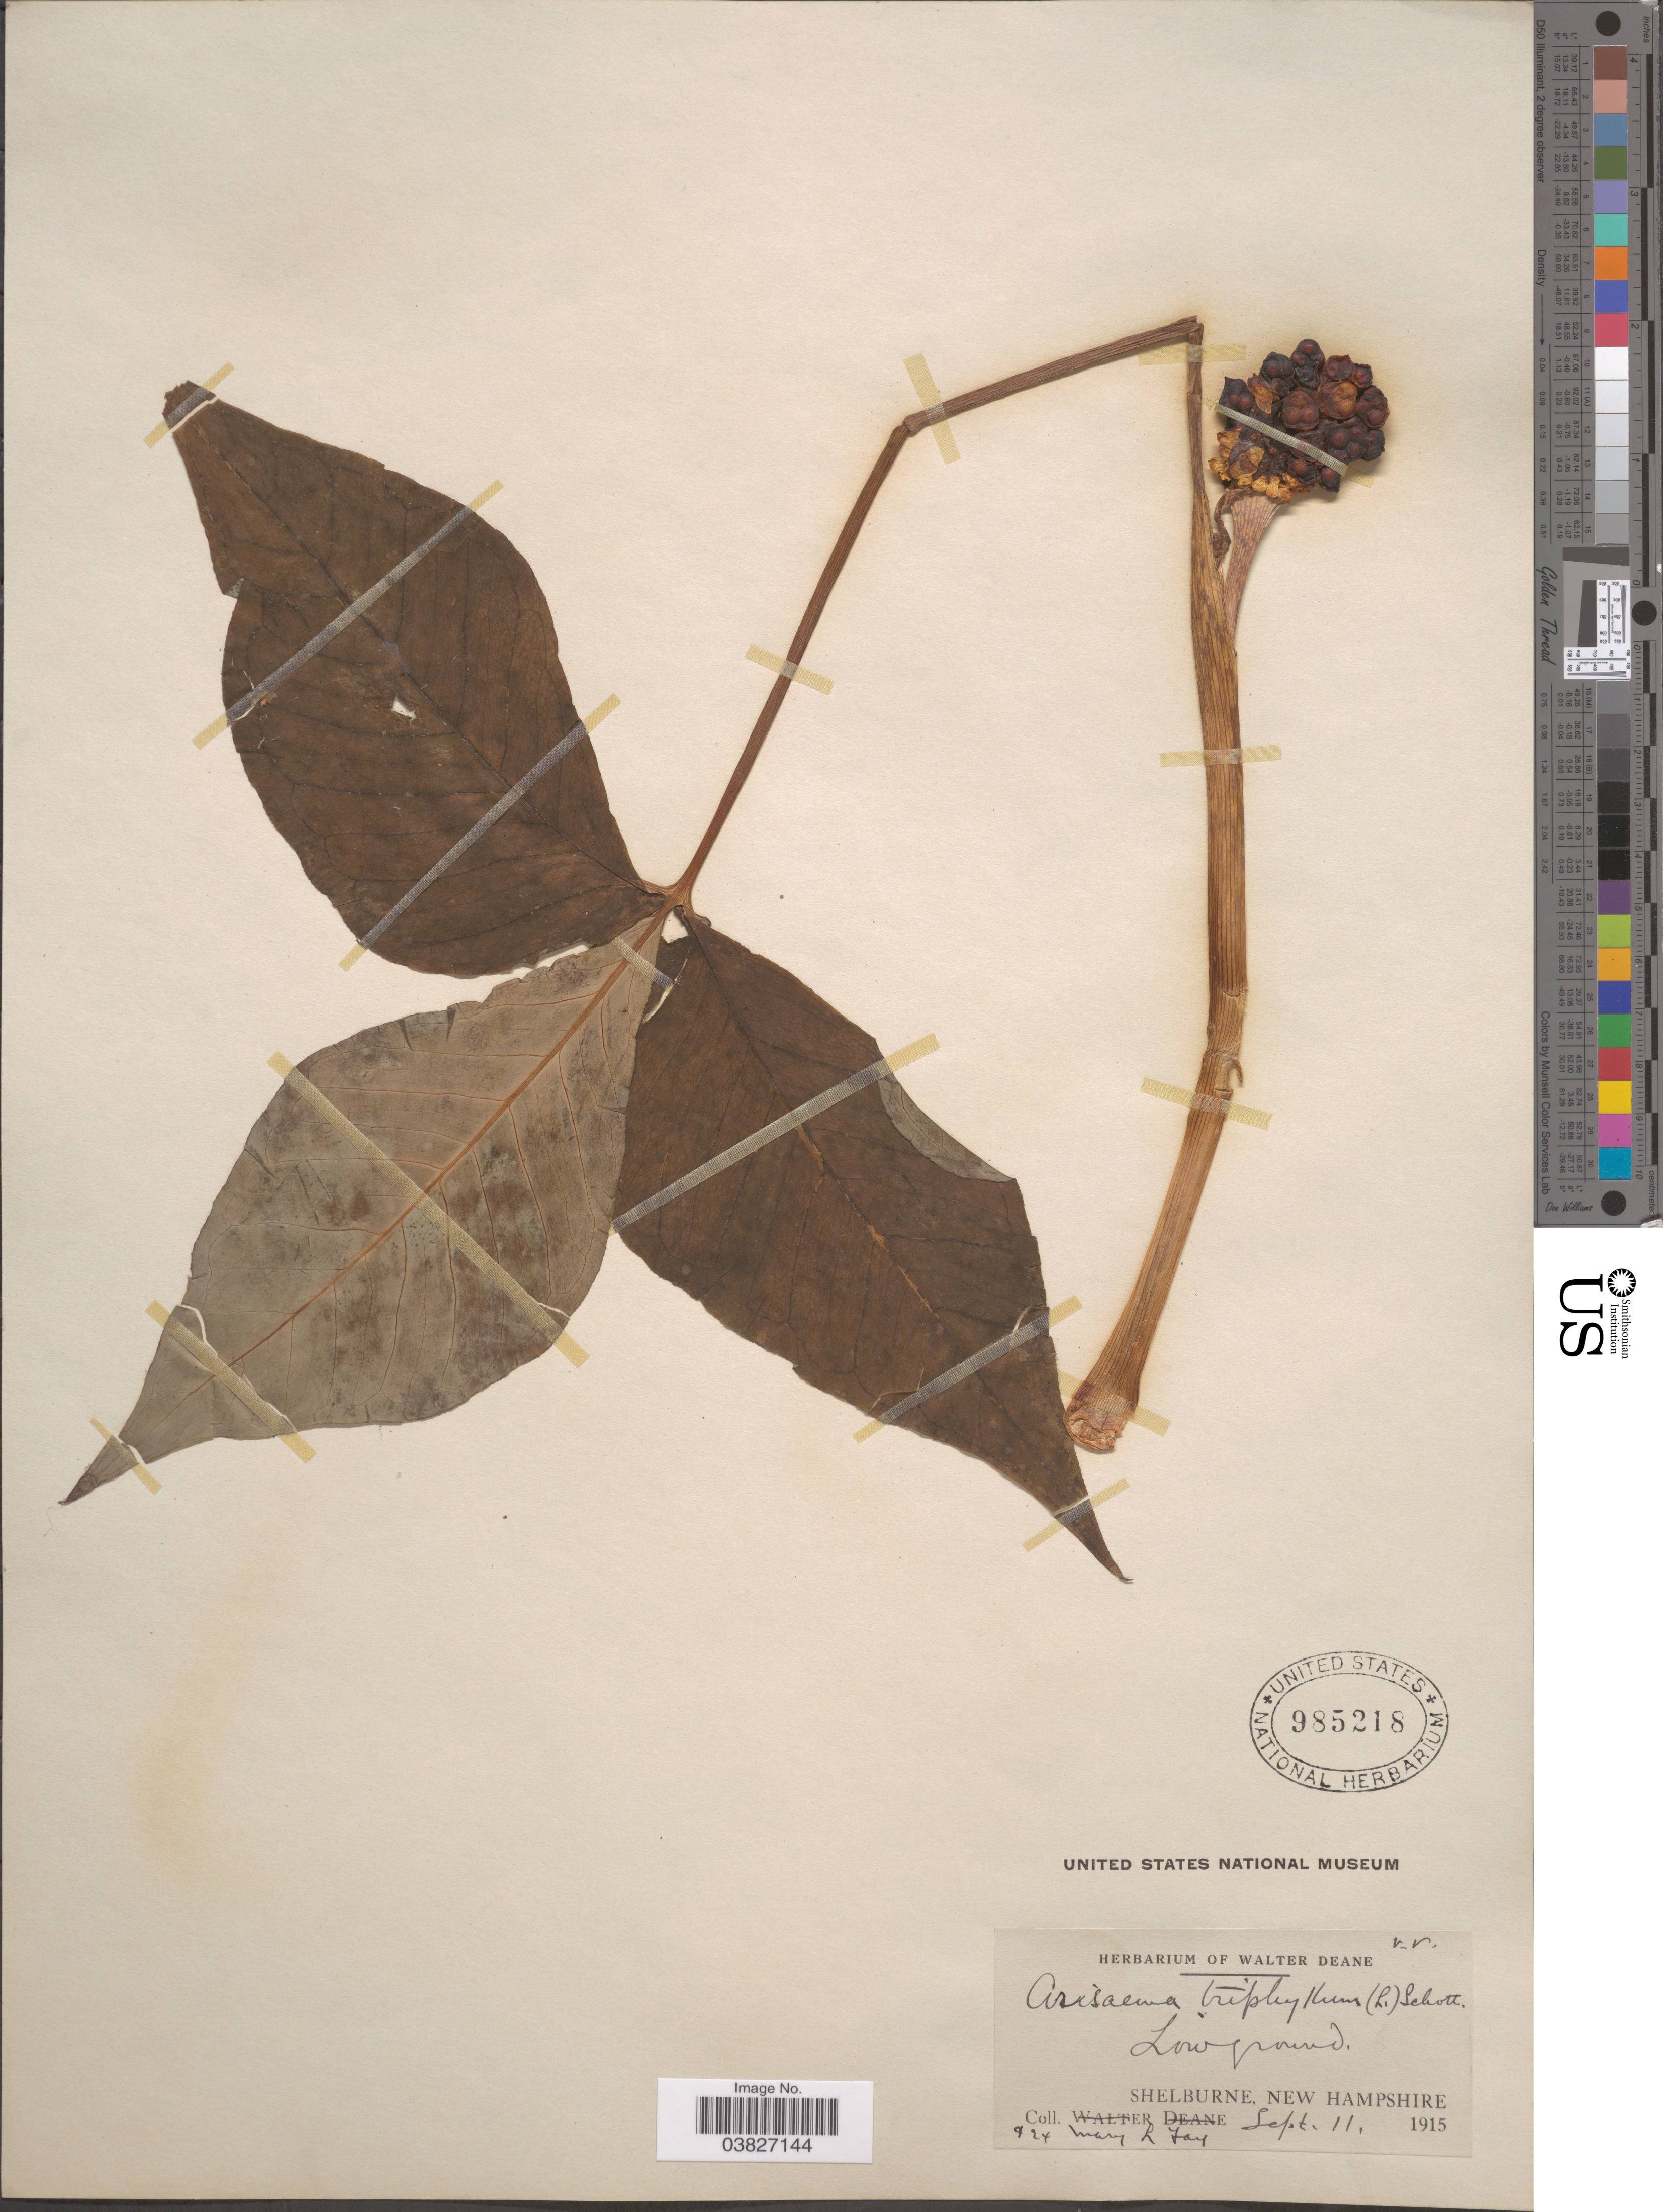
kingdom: Plantae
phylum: Tracheophyta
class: Liliopsida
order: Alismatales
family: Araceae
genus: Arisaema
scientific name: Arisaema triphyllum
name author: (L.) Schott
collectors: M. Fay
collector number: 924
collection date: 1915-09-11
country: United States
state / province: New Hampshire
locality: Shelburne.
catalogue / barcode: US 985218